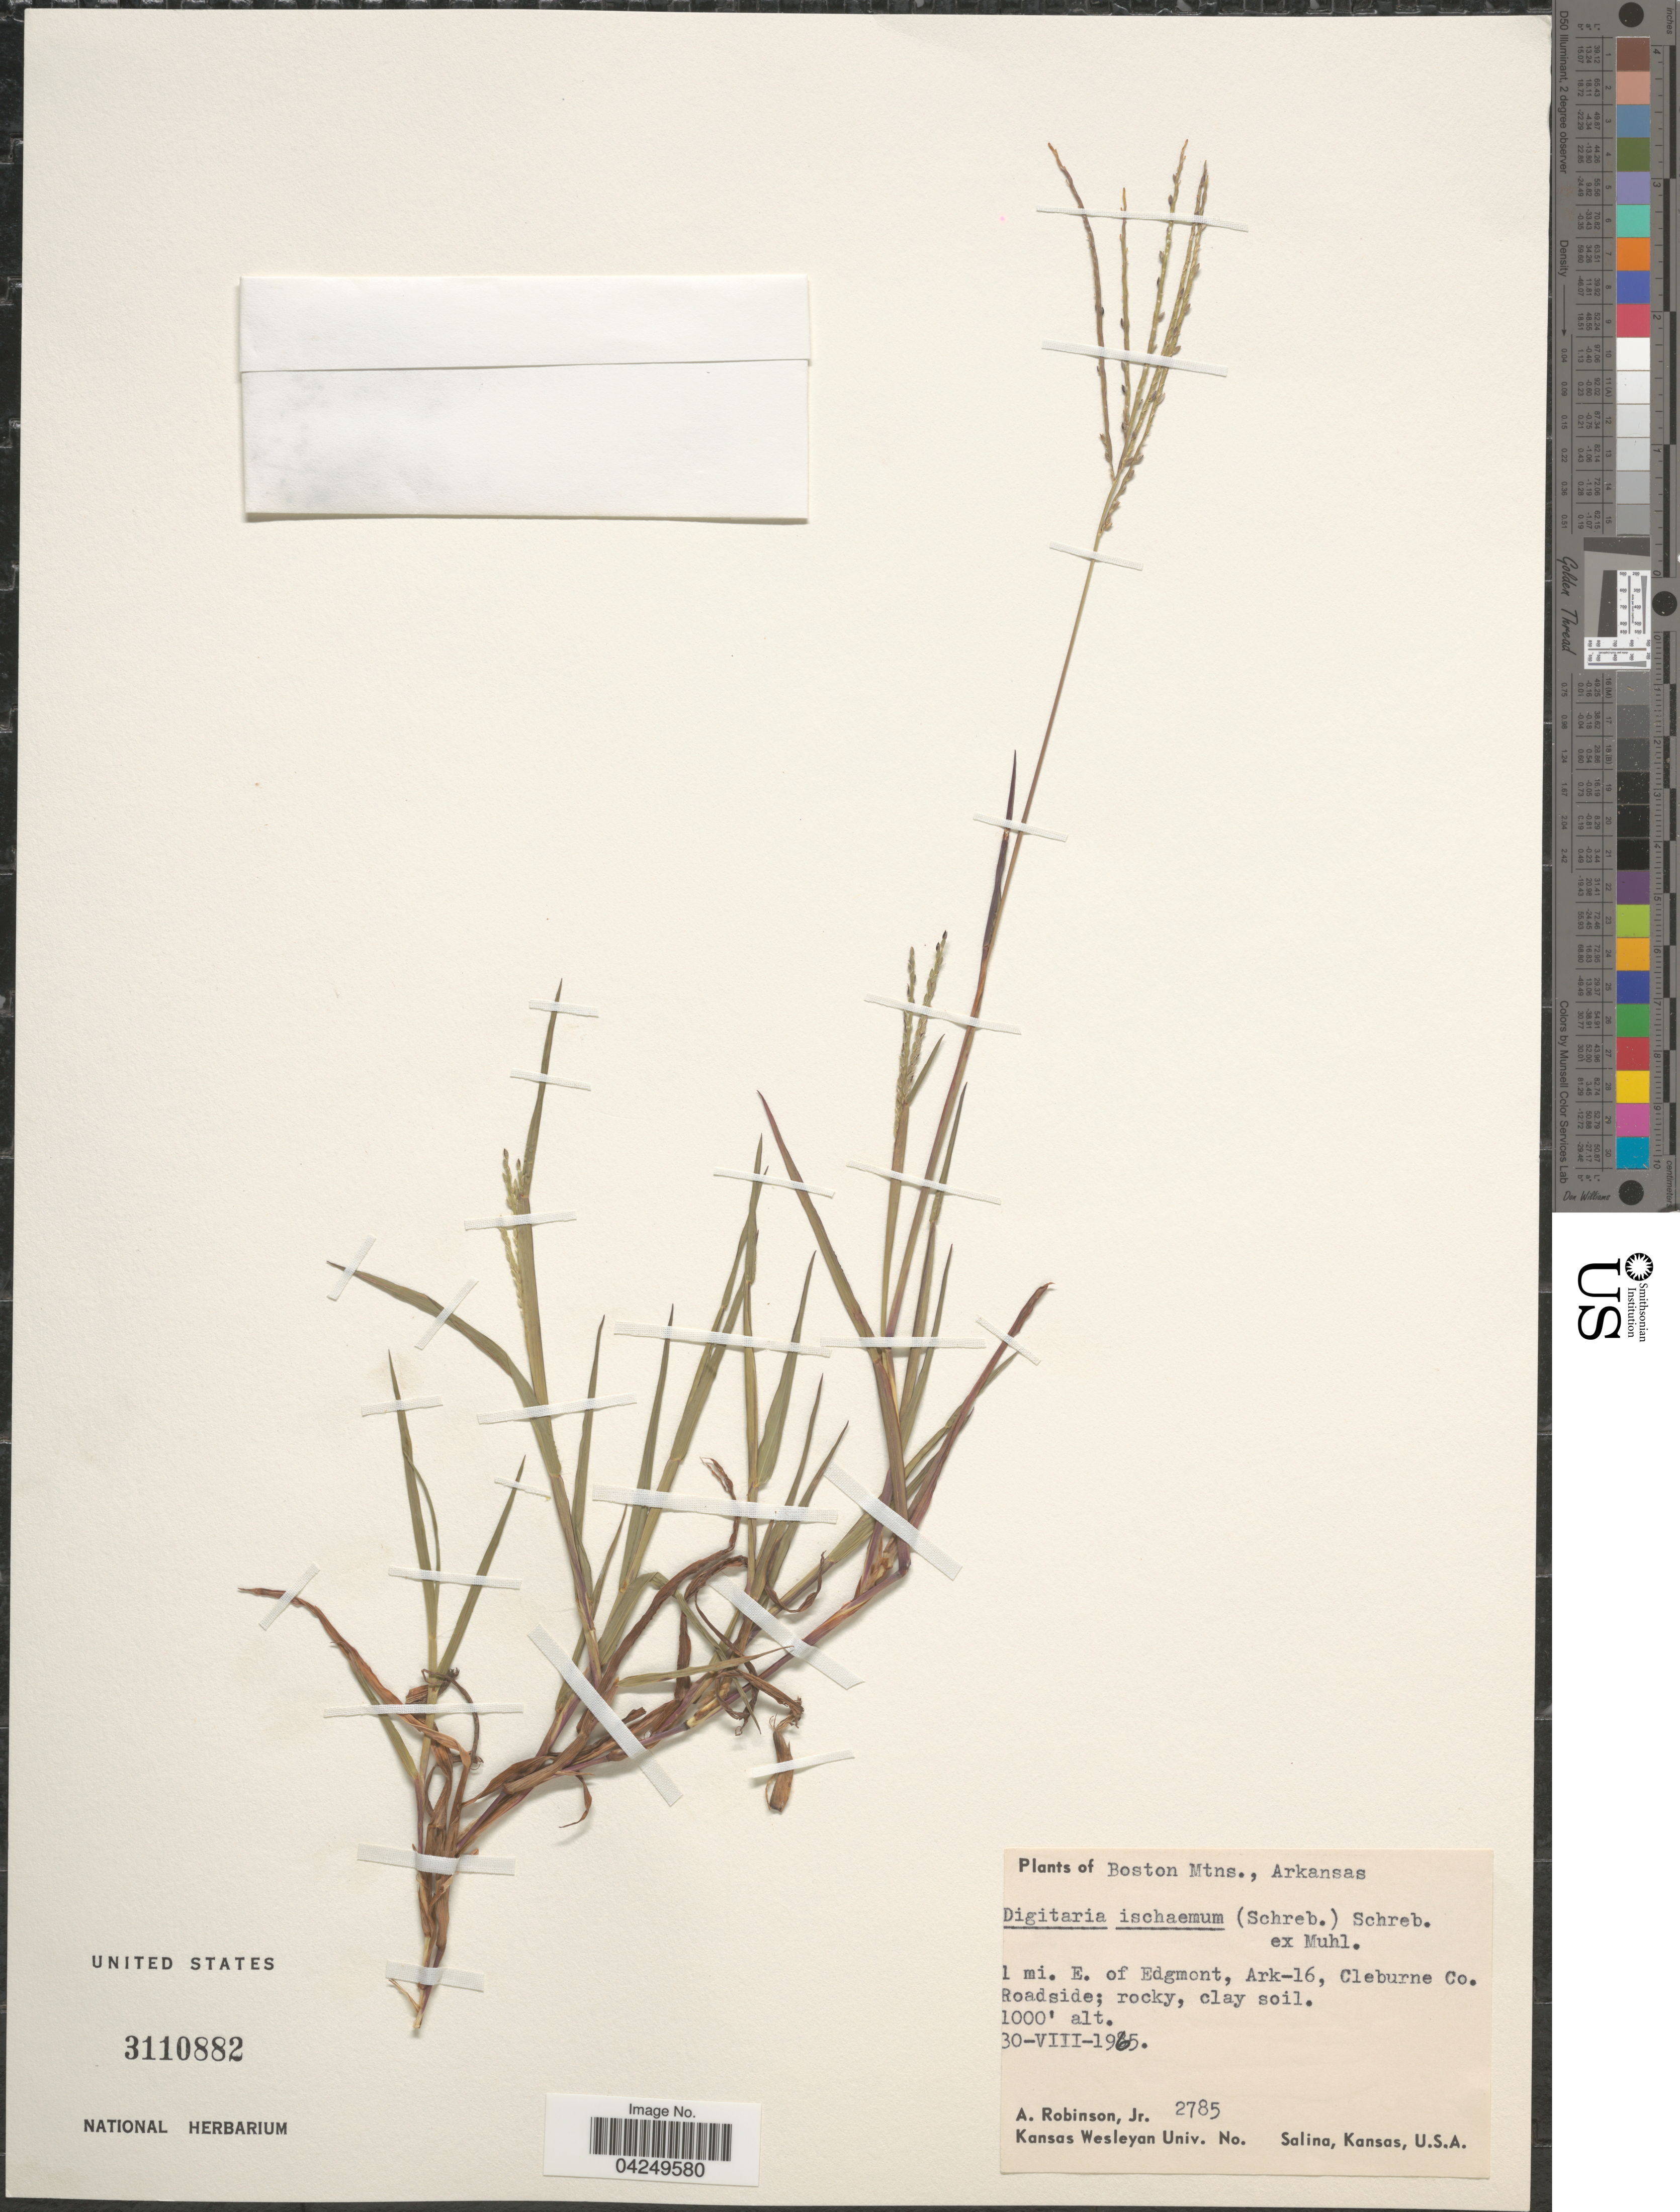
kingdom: Plantae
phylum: Tracheophyta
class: Liliopsida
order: Poales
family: Poaceae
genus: Digitaria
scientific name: Digitaria ischaemum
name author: (Schreber) Schreber ex Muhl.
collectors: A. Robinson Jr.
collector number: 2785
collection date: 1965-08-30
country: United States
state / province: Arkansas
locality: Boston Mtns. 1 mi. E. of Edgmont, Ark-16, Cleburne Co.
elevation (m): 305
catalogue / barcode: US 3110882